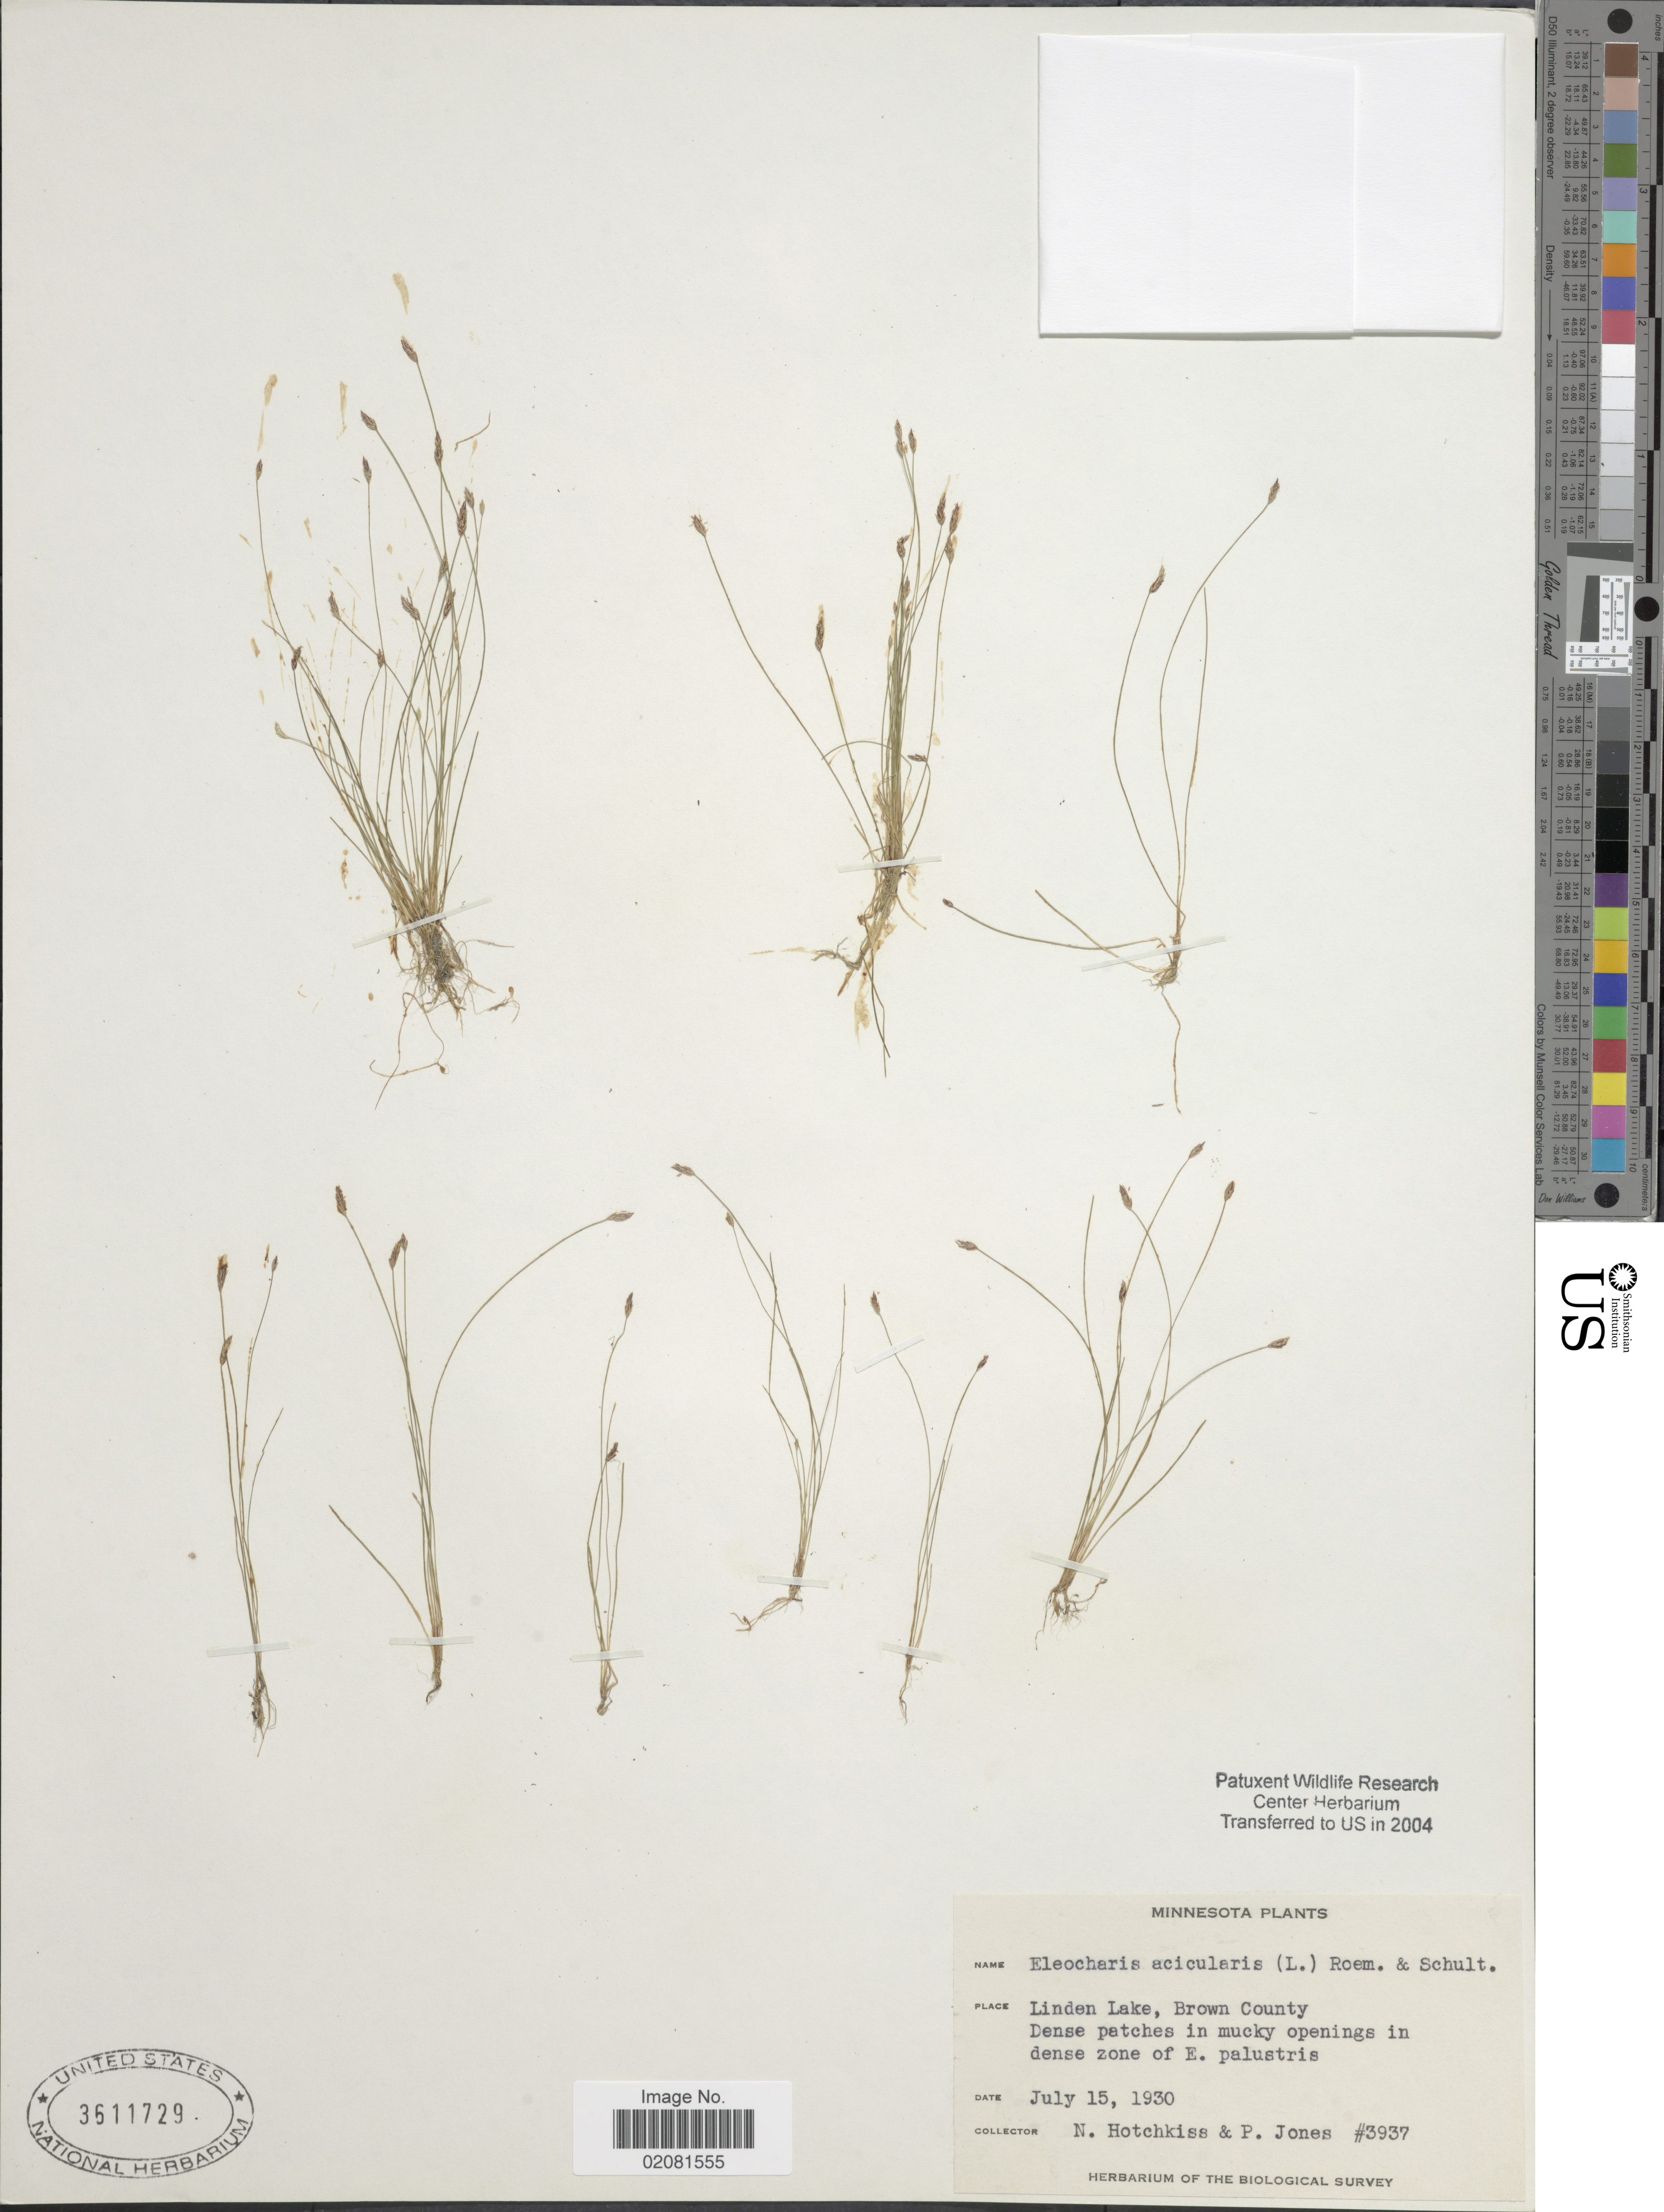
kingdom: Plantae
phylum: Tracheophyta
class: Liliopsida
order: Poales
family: Cyperaceae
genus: Eleocharis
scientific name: Eleocharis acicularis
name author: (L.) Roem. & Schult.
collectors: N. Hotchkiss & P. Jones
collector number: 3937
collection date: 1930-07-15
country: United States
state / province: Minnesota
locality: Linden Lake, Brown County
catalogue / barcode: US 3611729